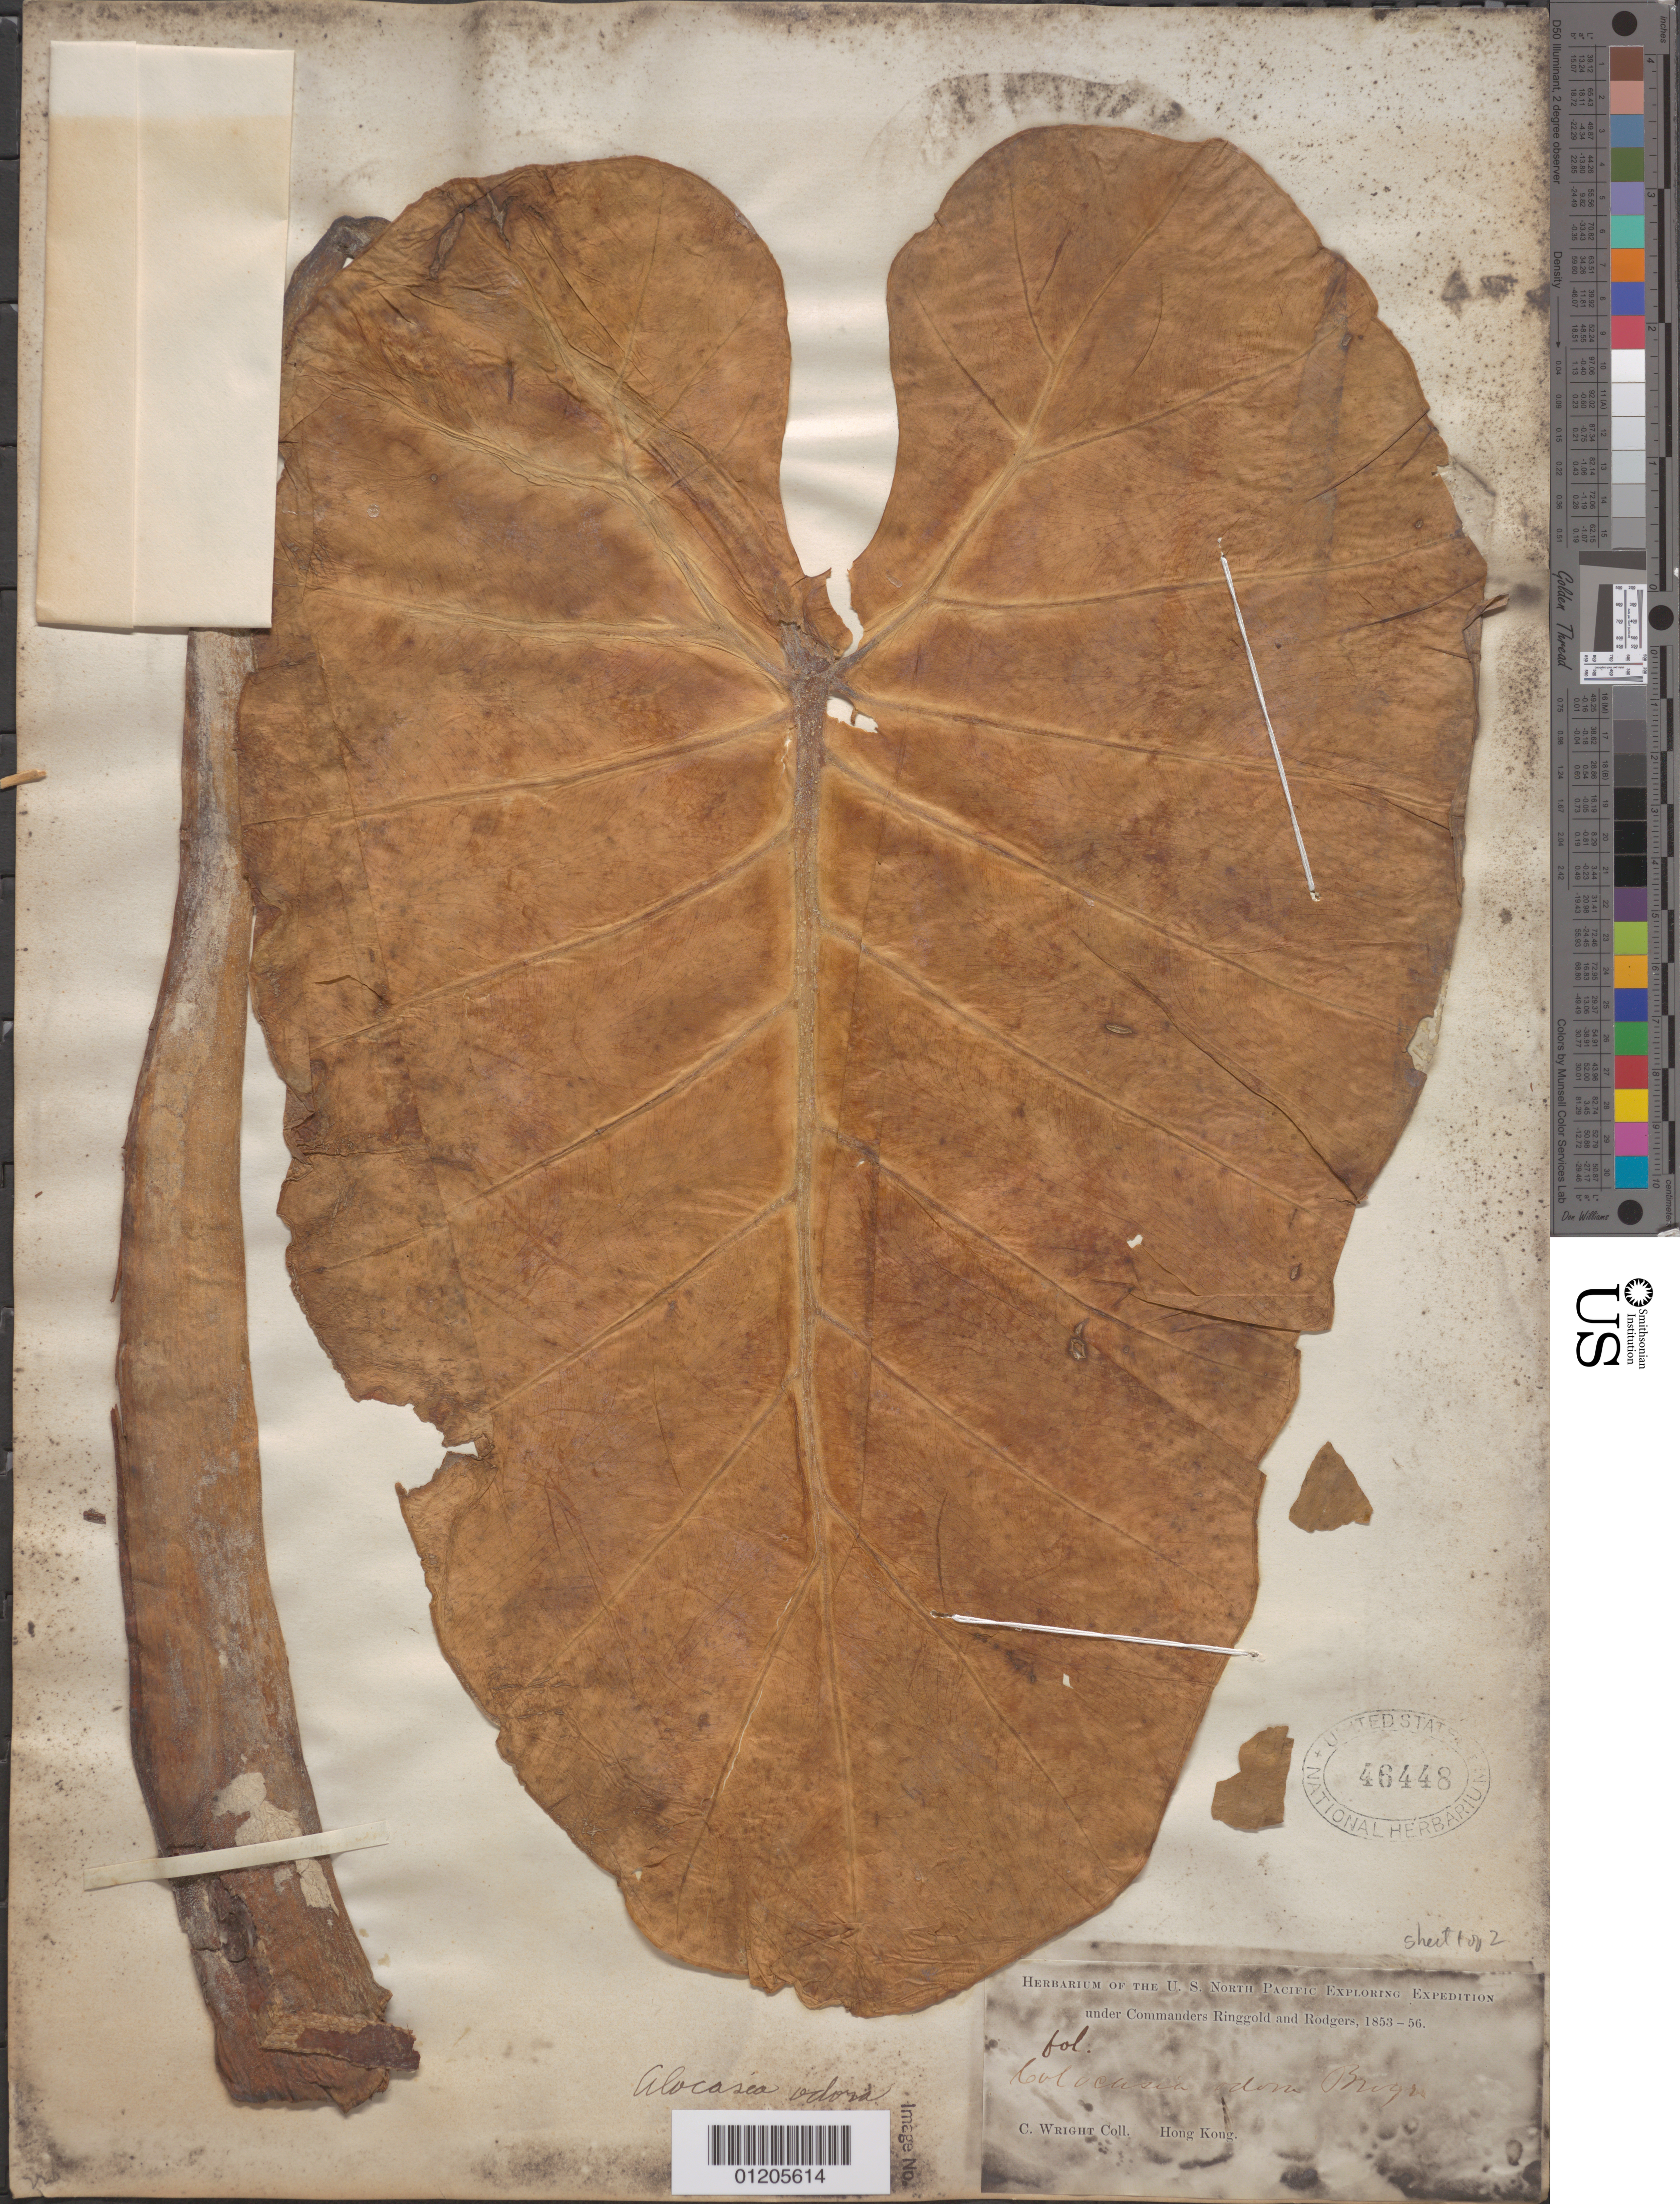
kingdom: Plantae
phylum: Tracheophyta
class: Liliopsida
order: Alismatales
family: Araceae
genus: Colocasia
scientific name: Colocasia odora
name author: (Lindl.) Brongn.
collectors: C. Wright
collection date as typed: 1853 to -- -- 1856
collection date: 1853/1856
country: China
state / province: Hong Kong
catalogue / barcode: US 46448